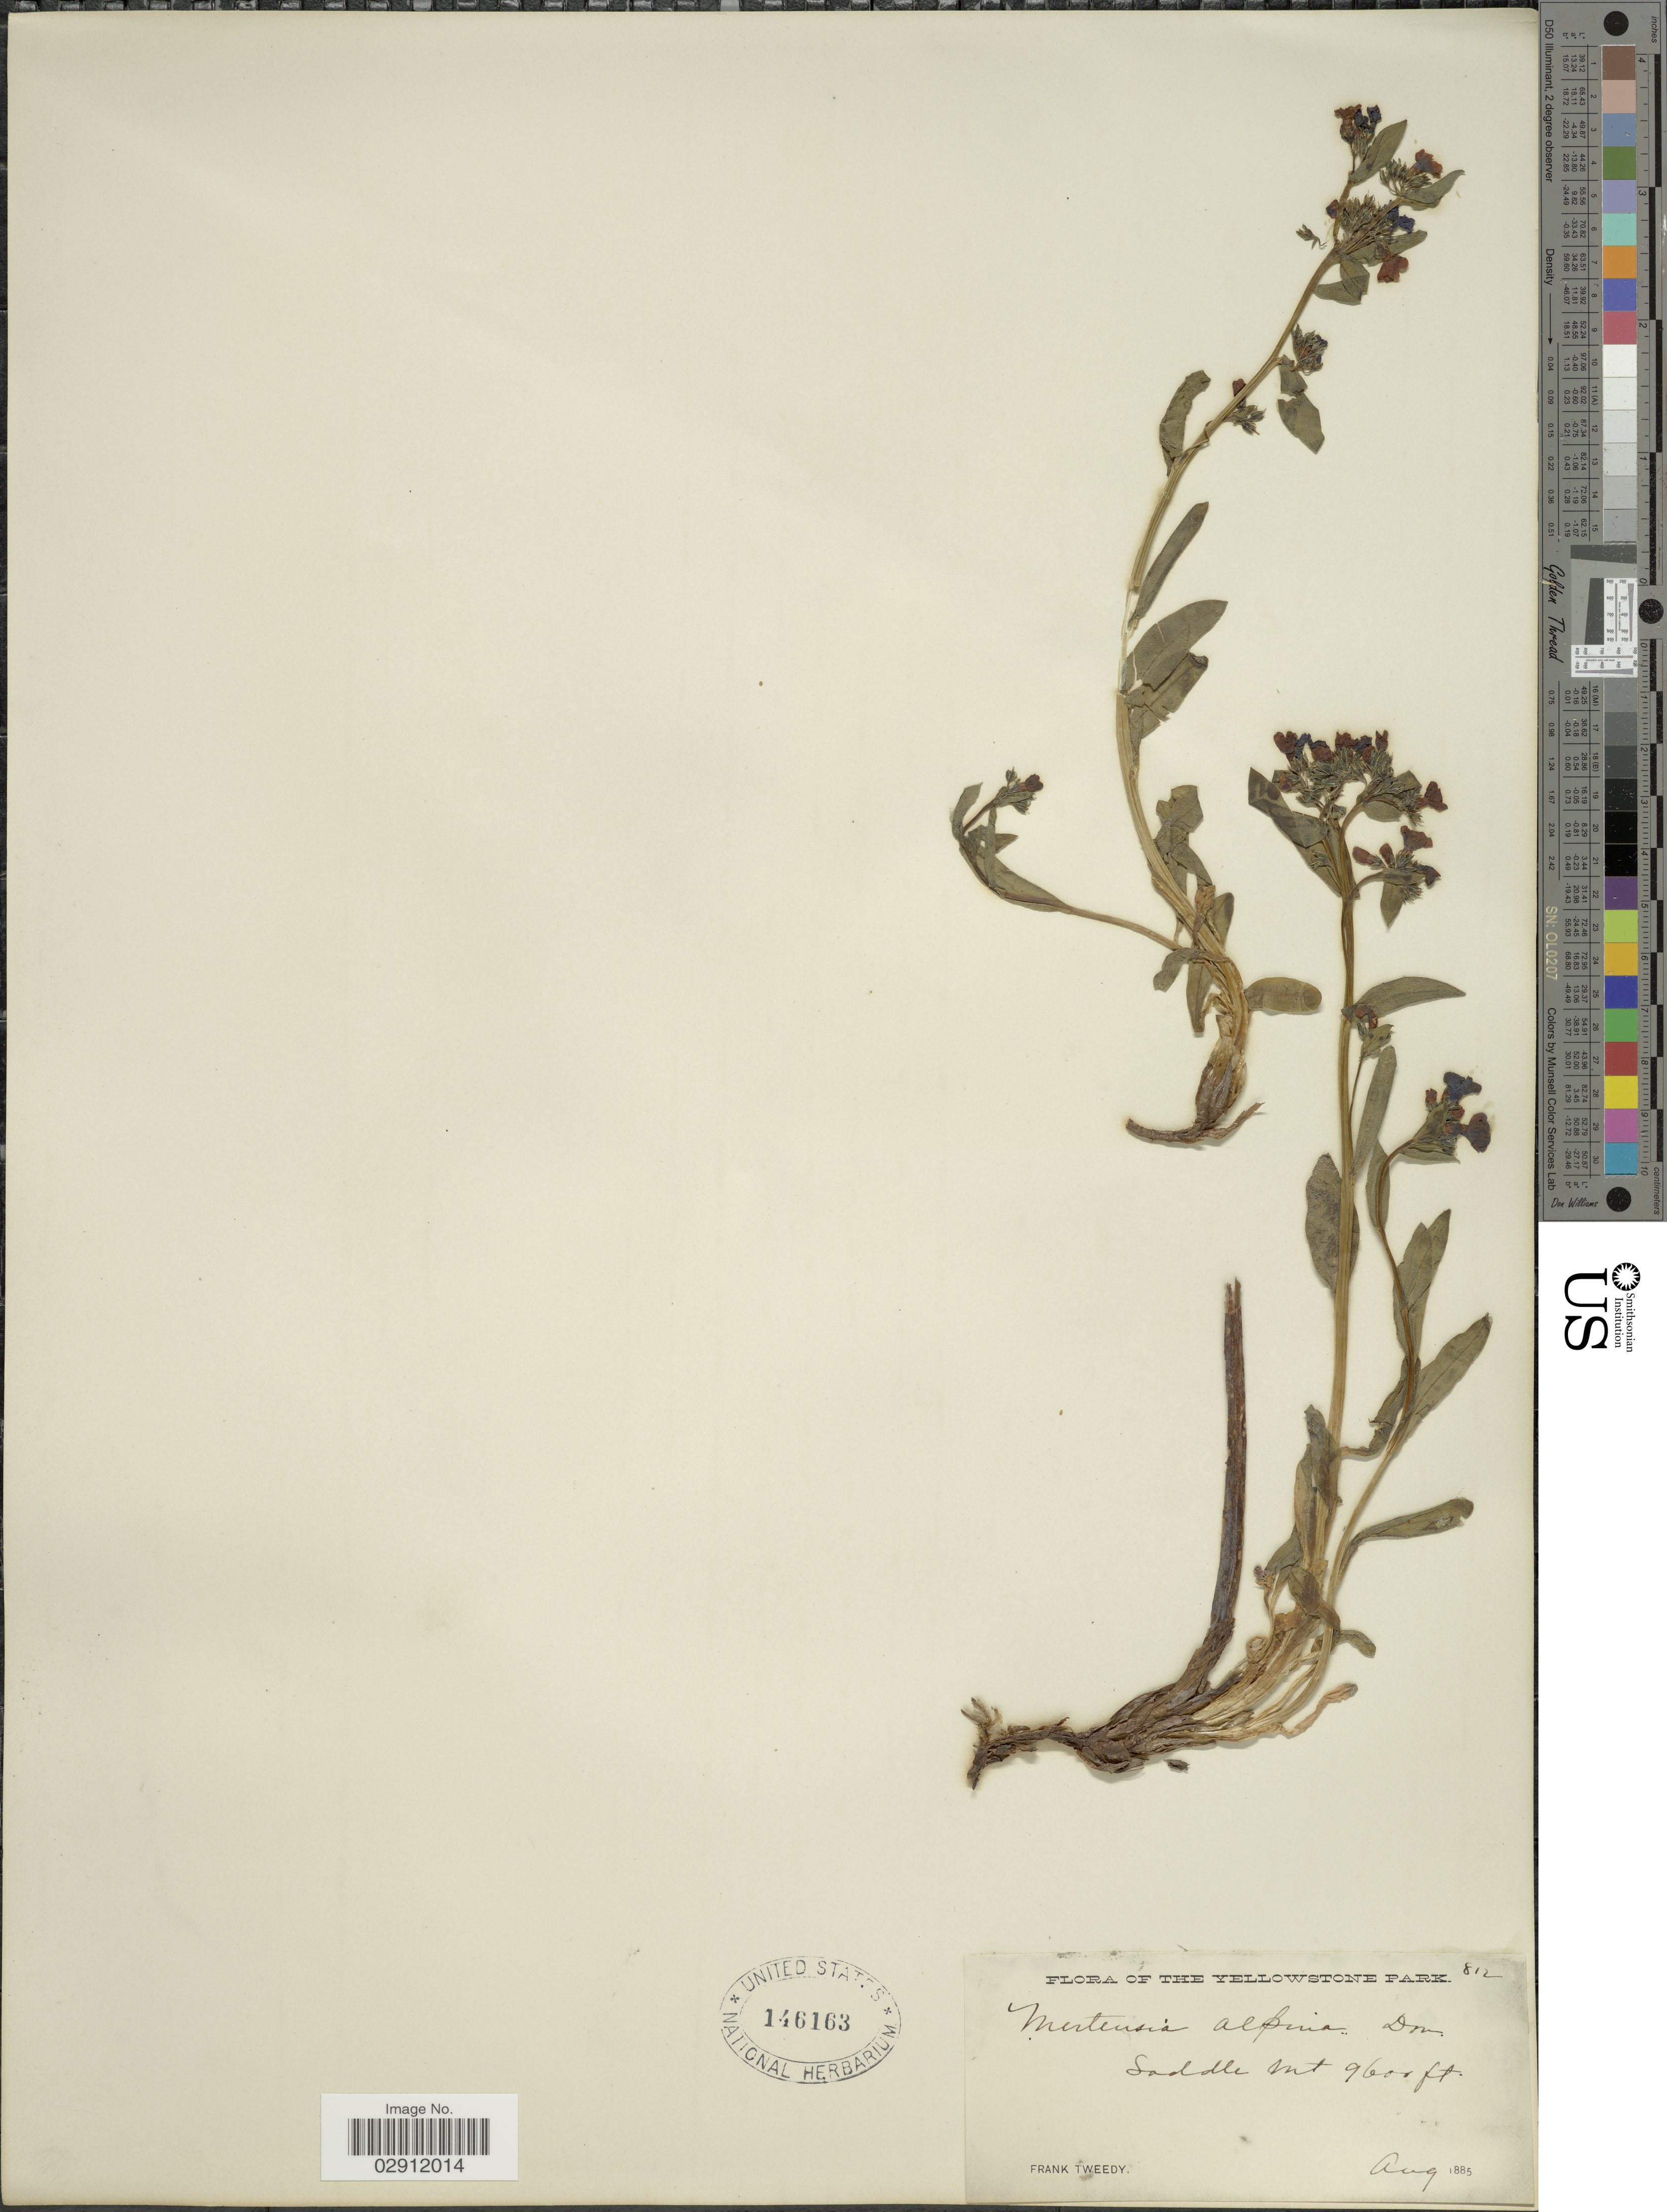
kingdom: Plantae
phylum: Tracheophyta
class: Magnoliopsida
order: Boraginales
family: Boraginaceae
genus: Mertensia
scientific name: Mertensia alpina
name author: (Torr.) G. Don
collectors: F. Tweedy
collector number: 812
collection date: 1885-08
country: United States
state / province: Wyoming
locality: Yellowstone Park. Saddle Mt.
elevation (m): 2926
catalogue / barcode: US 146163